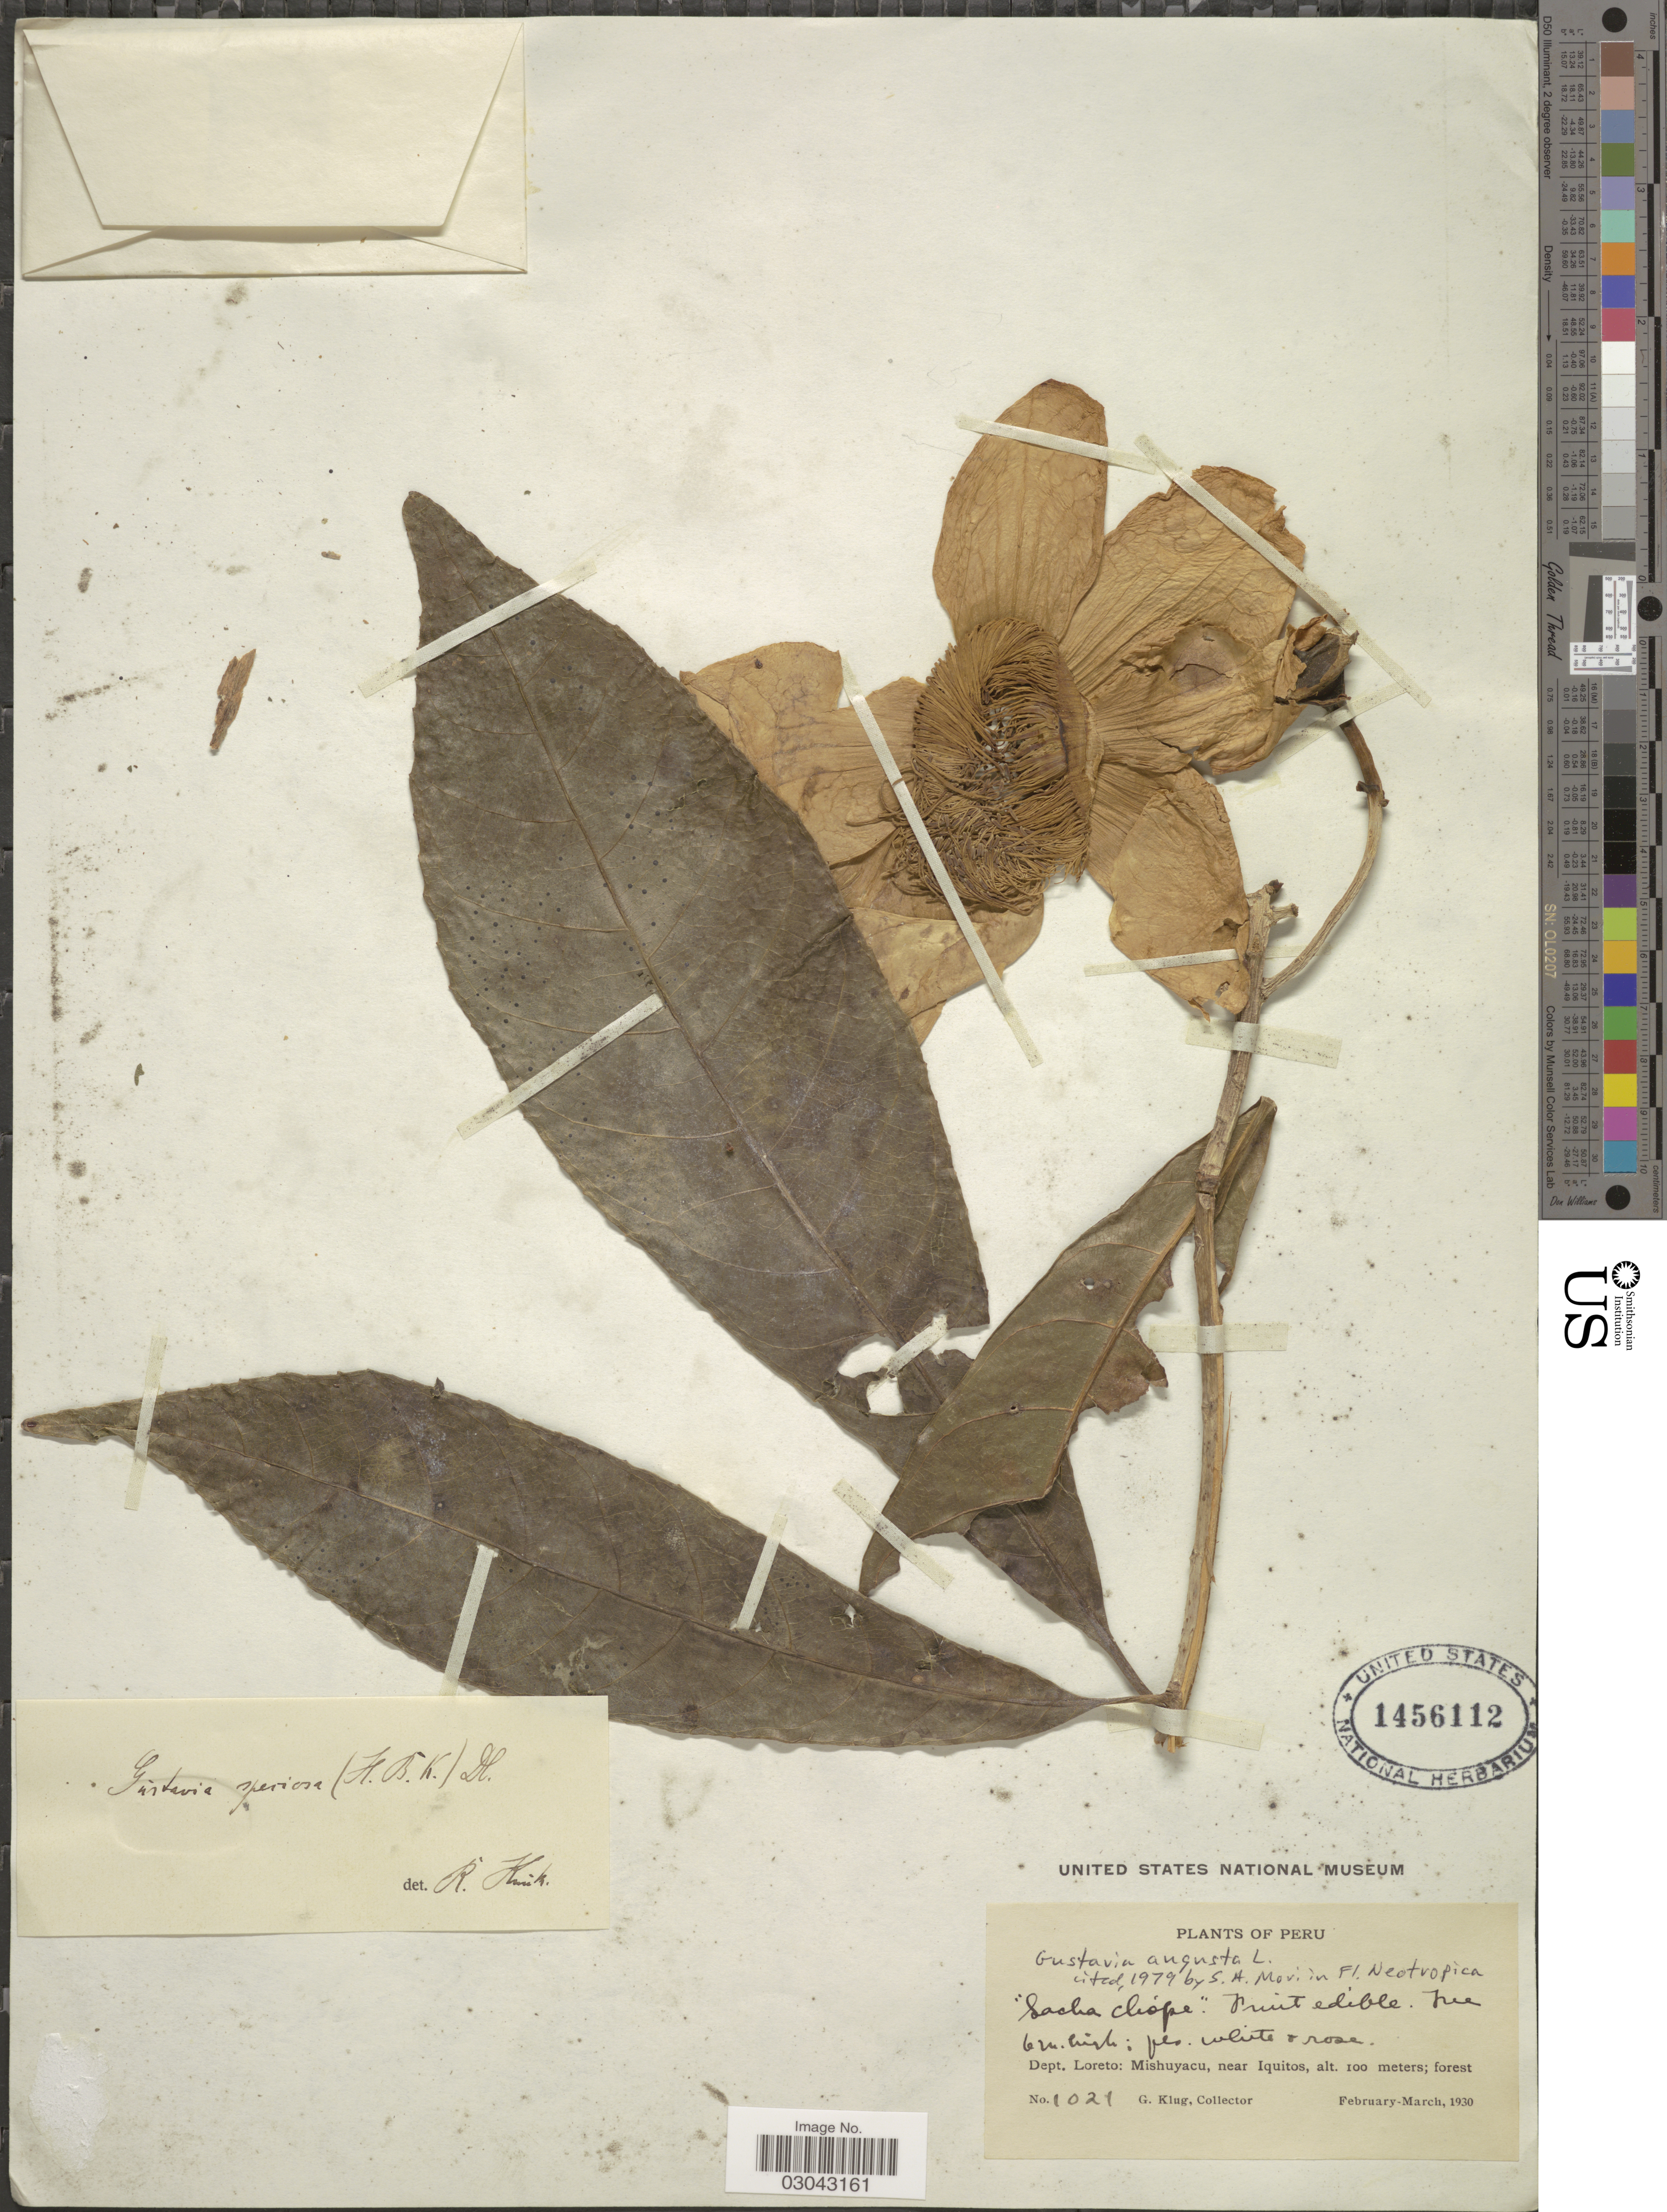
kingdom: Plantae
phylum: Tracheophyta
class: Magnoliopsida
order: Ericales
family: Lecythidaceae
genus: Gustavia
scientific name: Gustavia augusta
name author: L.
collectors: G. Klug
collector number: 1021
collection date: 1930-02/1930-03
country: Peru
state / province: Loreto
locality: Dept. Loreto: Mishuyacu, near Iquitos.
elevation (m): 100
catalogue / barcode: US 1456112